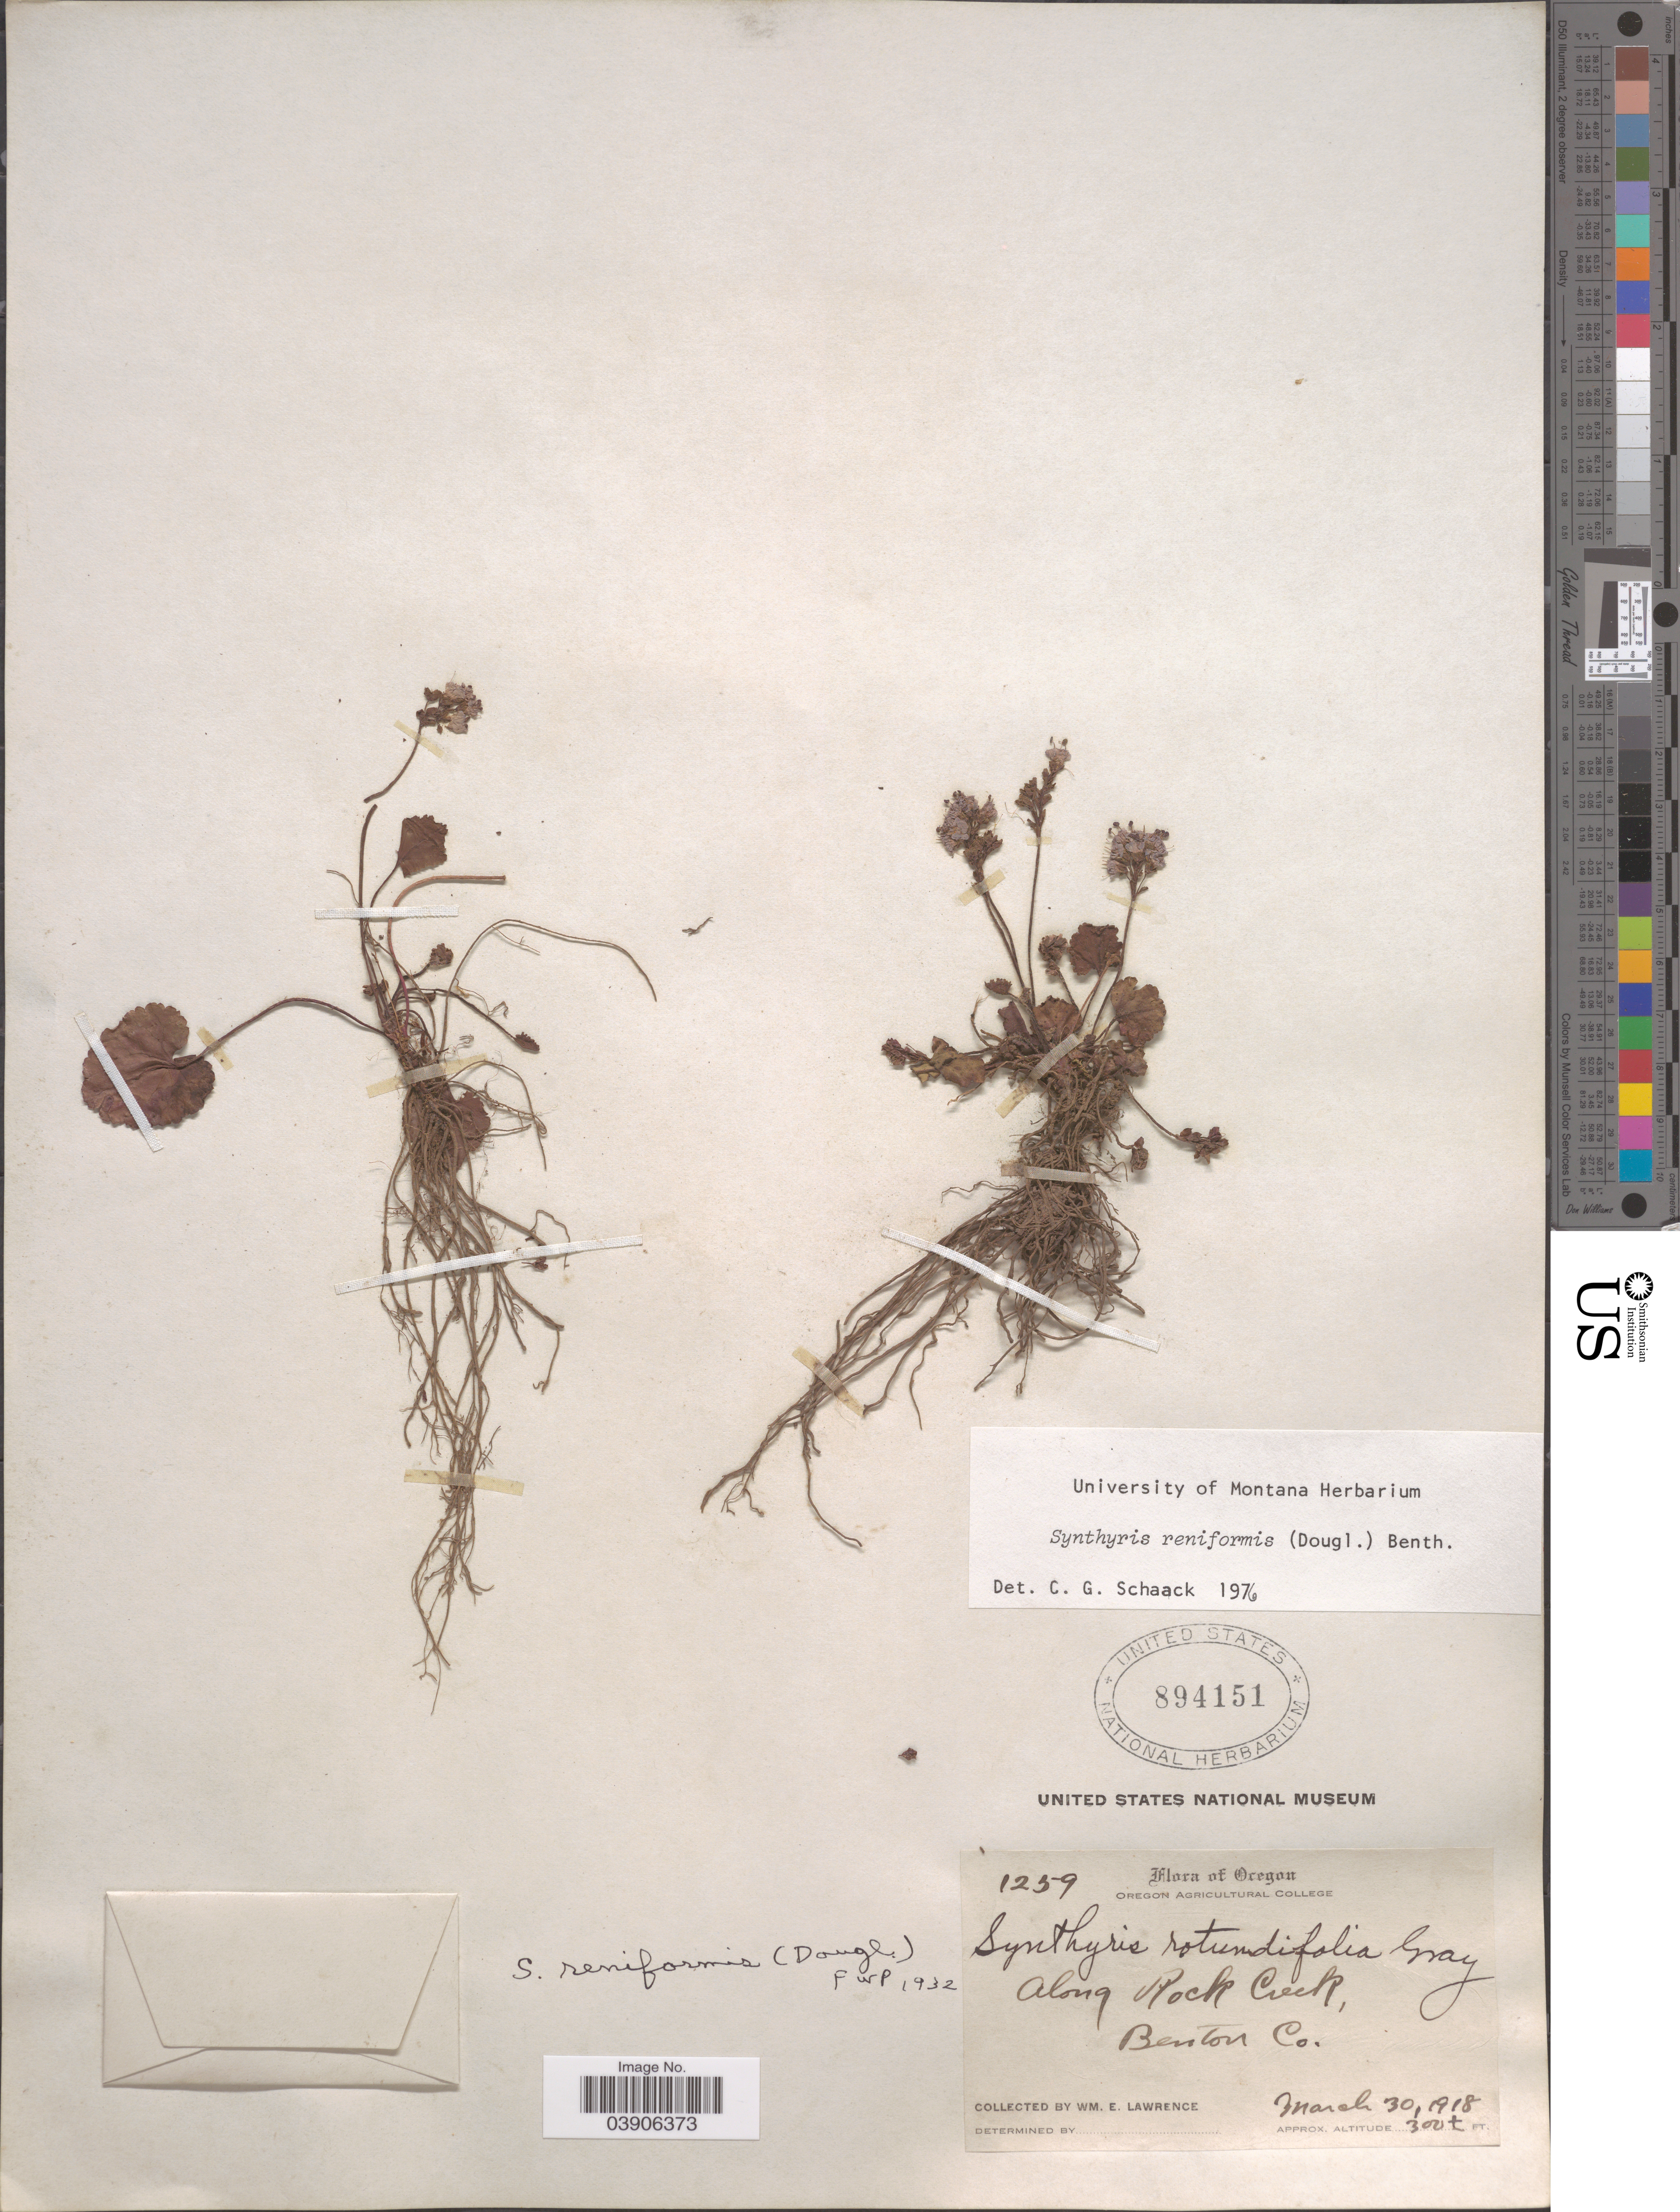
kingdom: Plantae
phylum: Tracheophyta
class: Magnoliopsida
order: Lamiales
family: Plantaginaceae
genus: Synthyris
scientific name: Synthyris reniformis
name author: Benth.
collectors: W. Lawrence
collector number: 1259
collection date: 1918-03-30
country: United States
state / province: Oregon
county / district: Benton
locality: Along Rock Creek, Benton Co.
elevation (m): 91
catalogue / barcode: US 894151